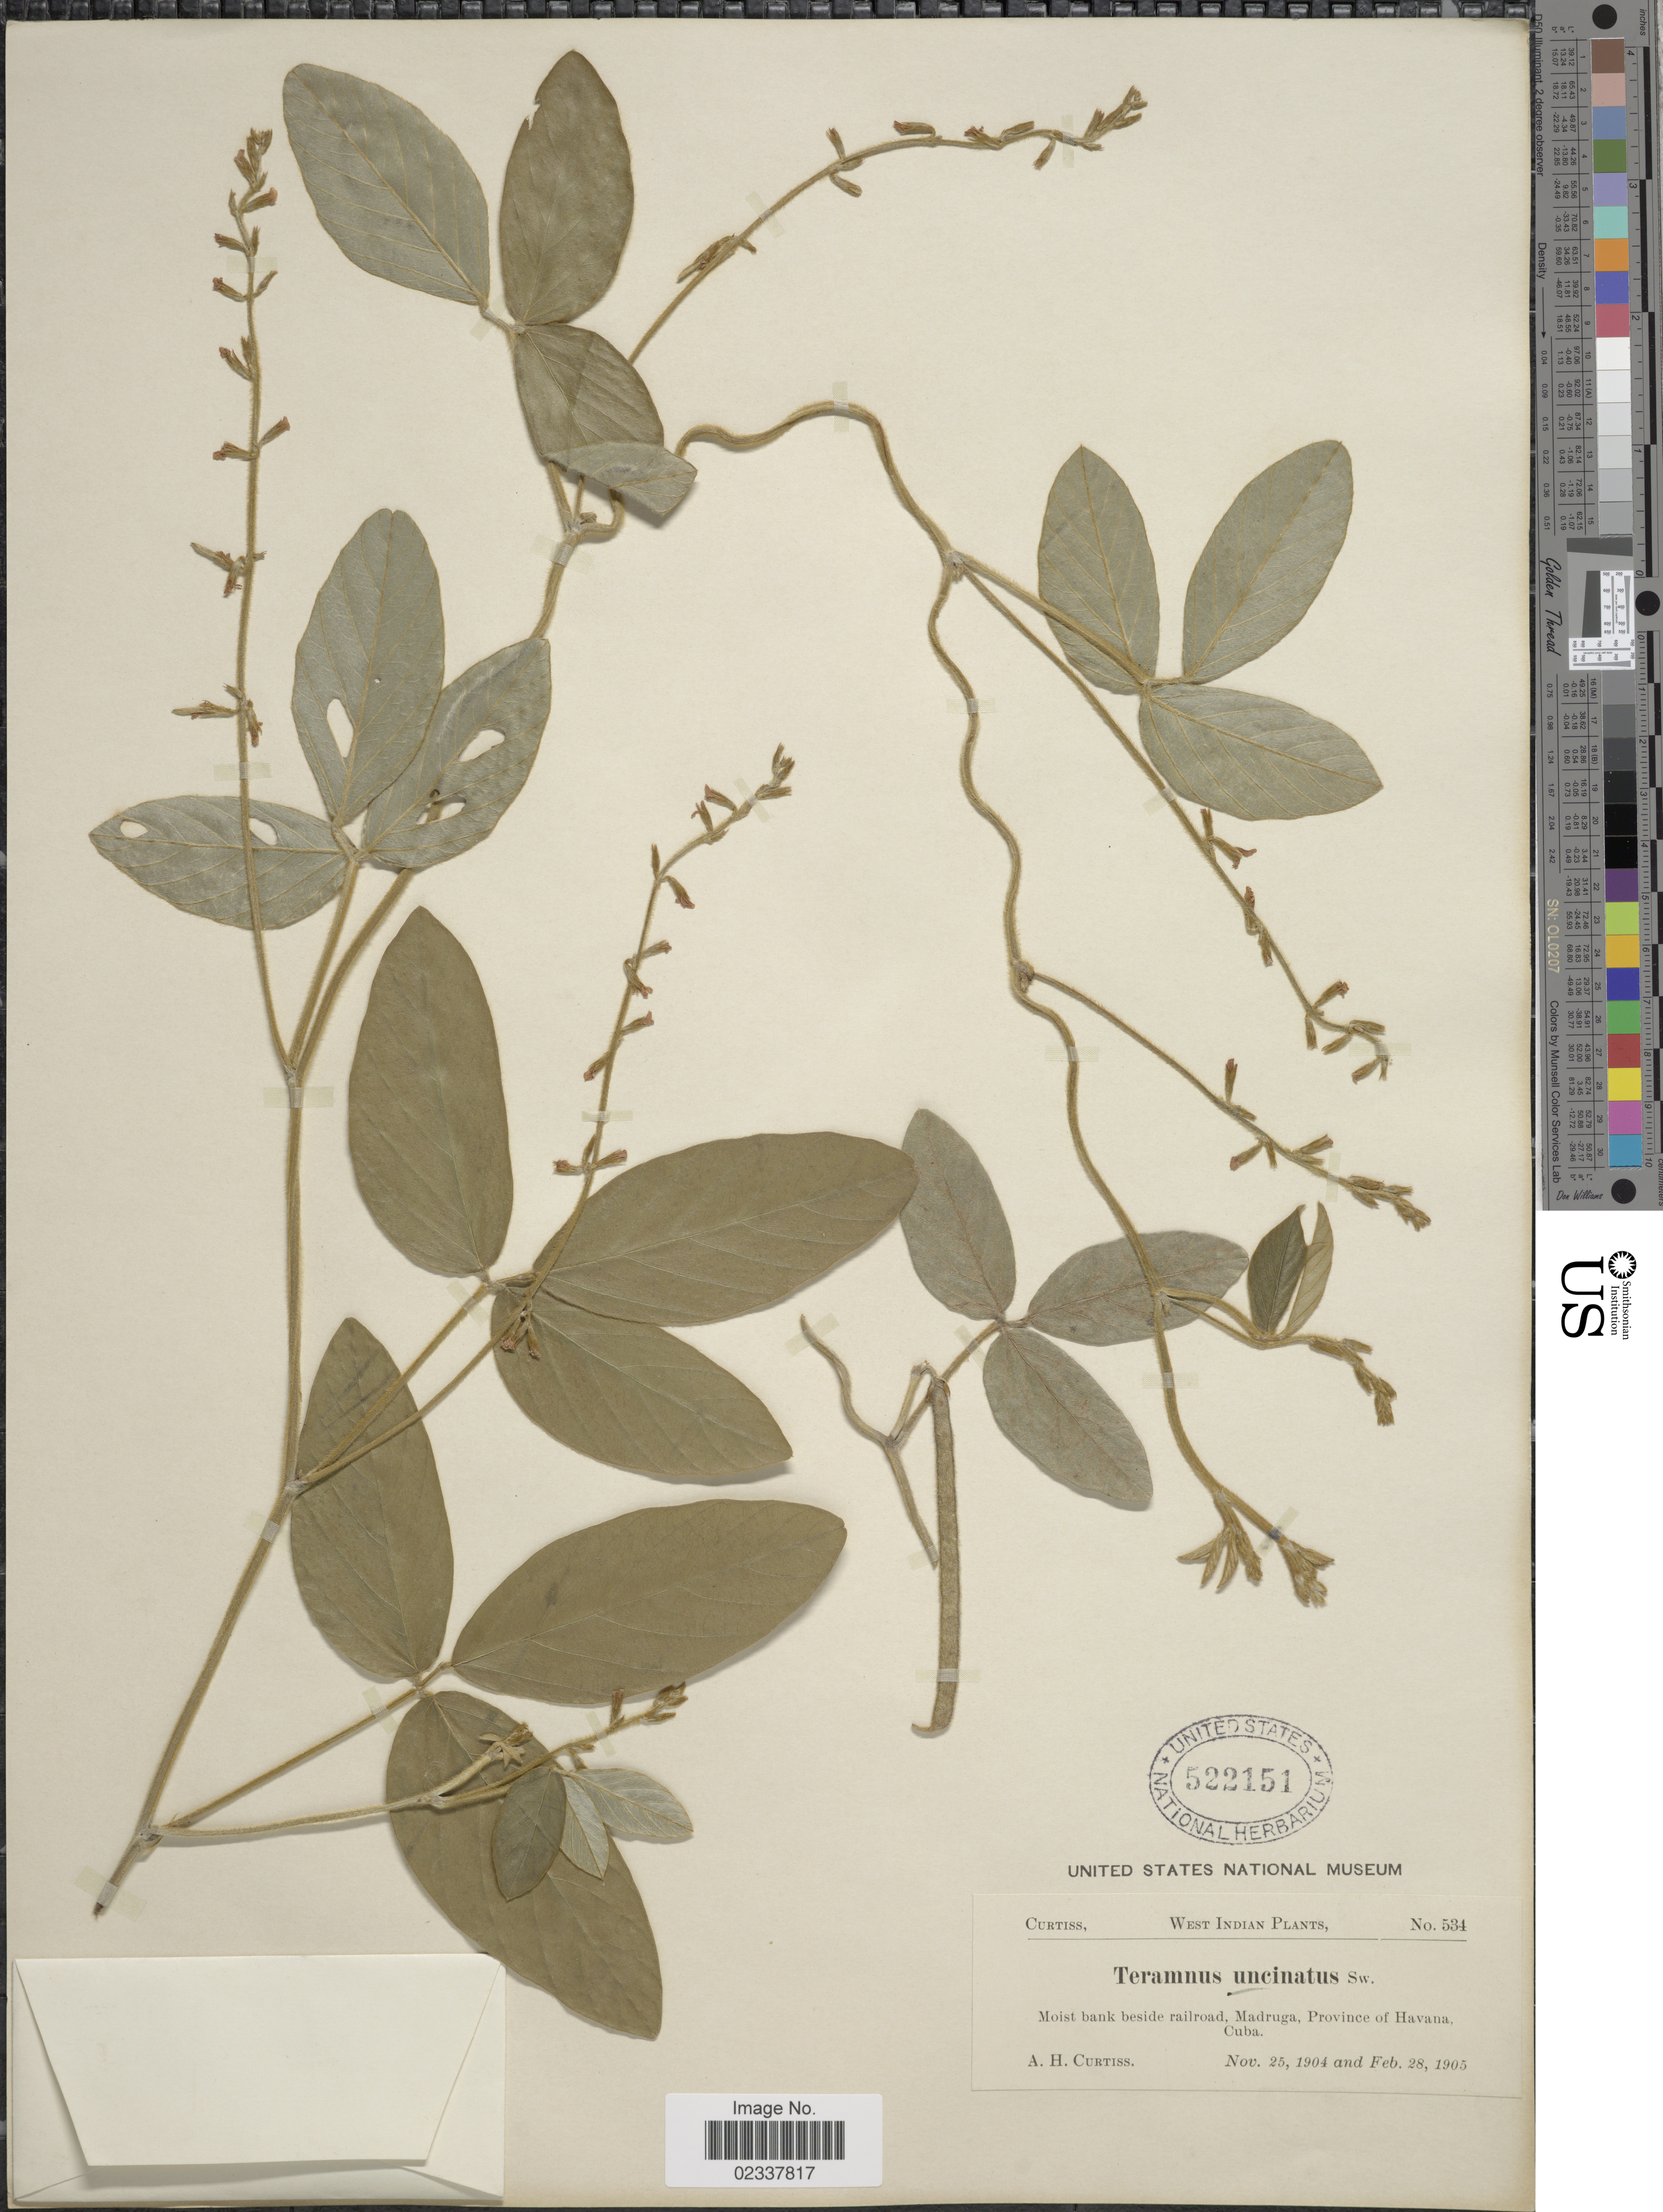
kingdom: Plantae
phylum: Tracheophyta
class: Magnoliopsida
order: Fabales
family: Fabaceae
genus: Teramnus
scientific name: Teramnus uncinatus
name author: (L.) Sw.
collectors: A. H. Curtiss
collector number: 534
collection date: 1904-11-25/1905-02-28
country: Cuba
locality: Railroad, Madruga, Province of Havana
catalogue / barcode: US 522151